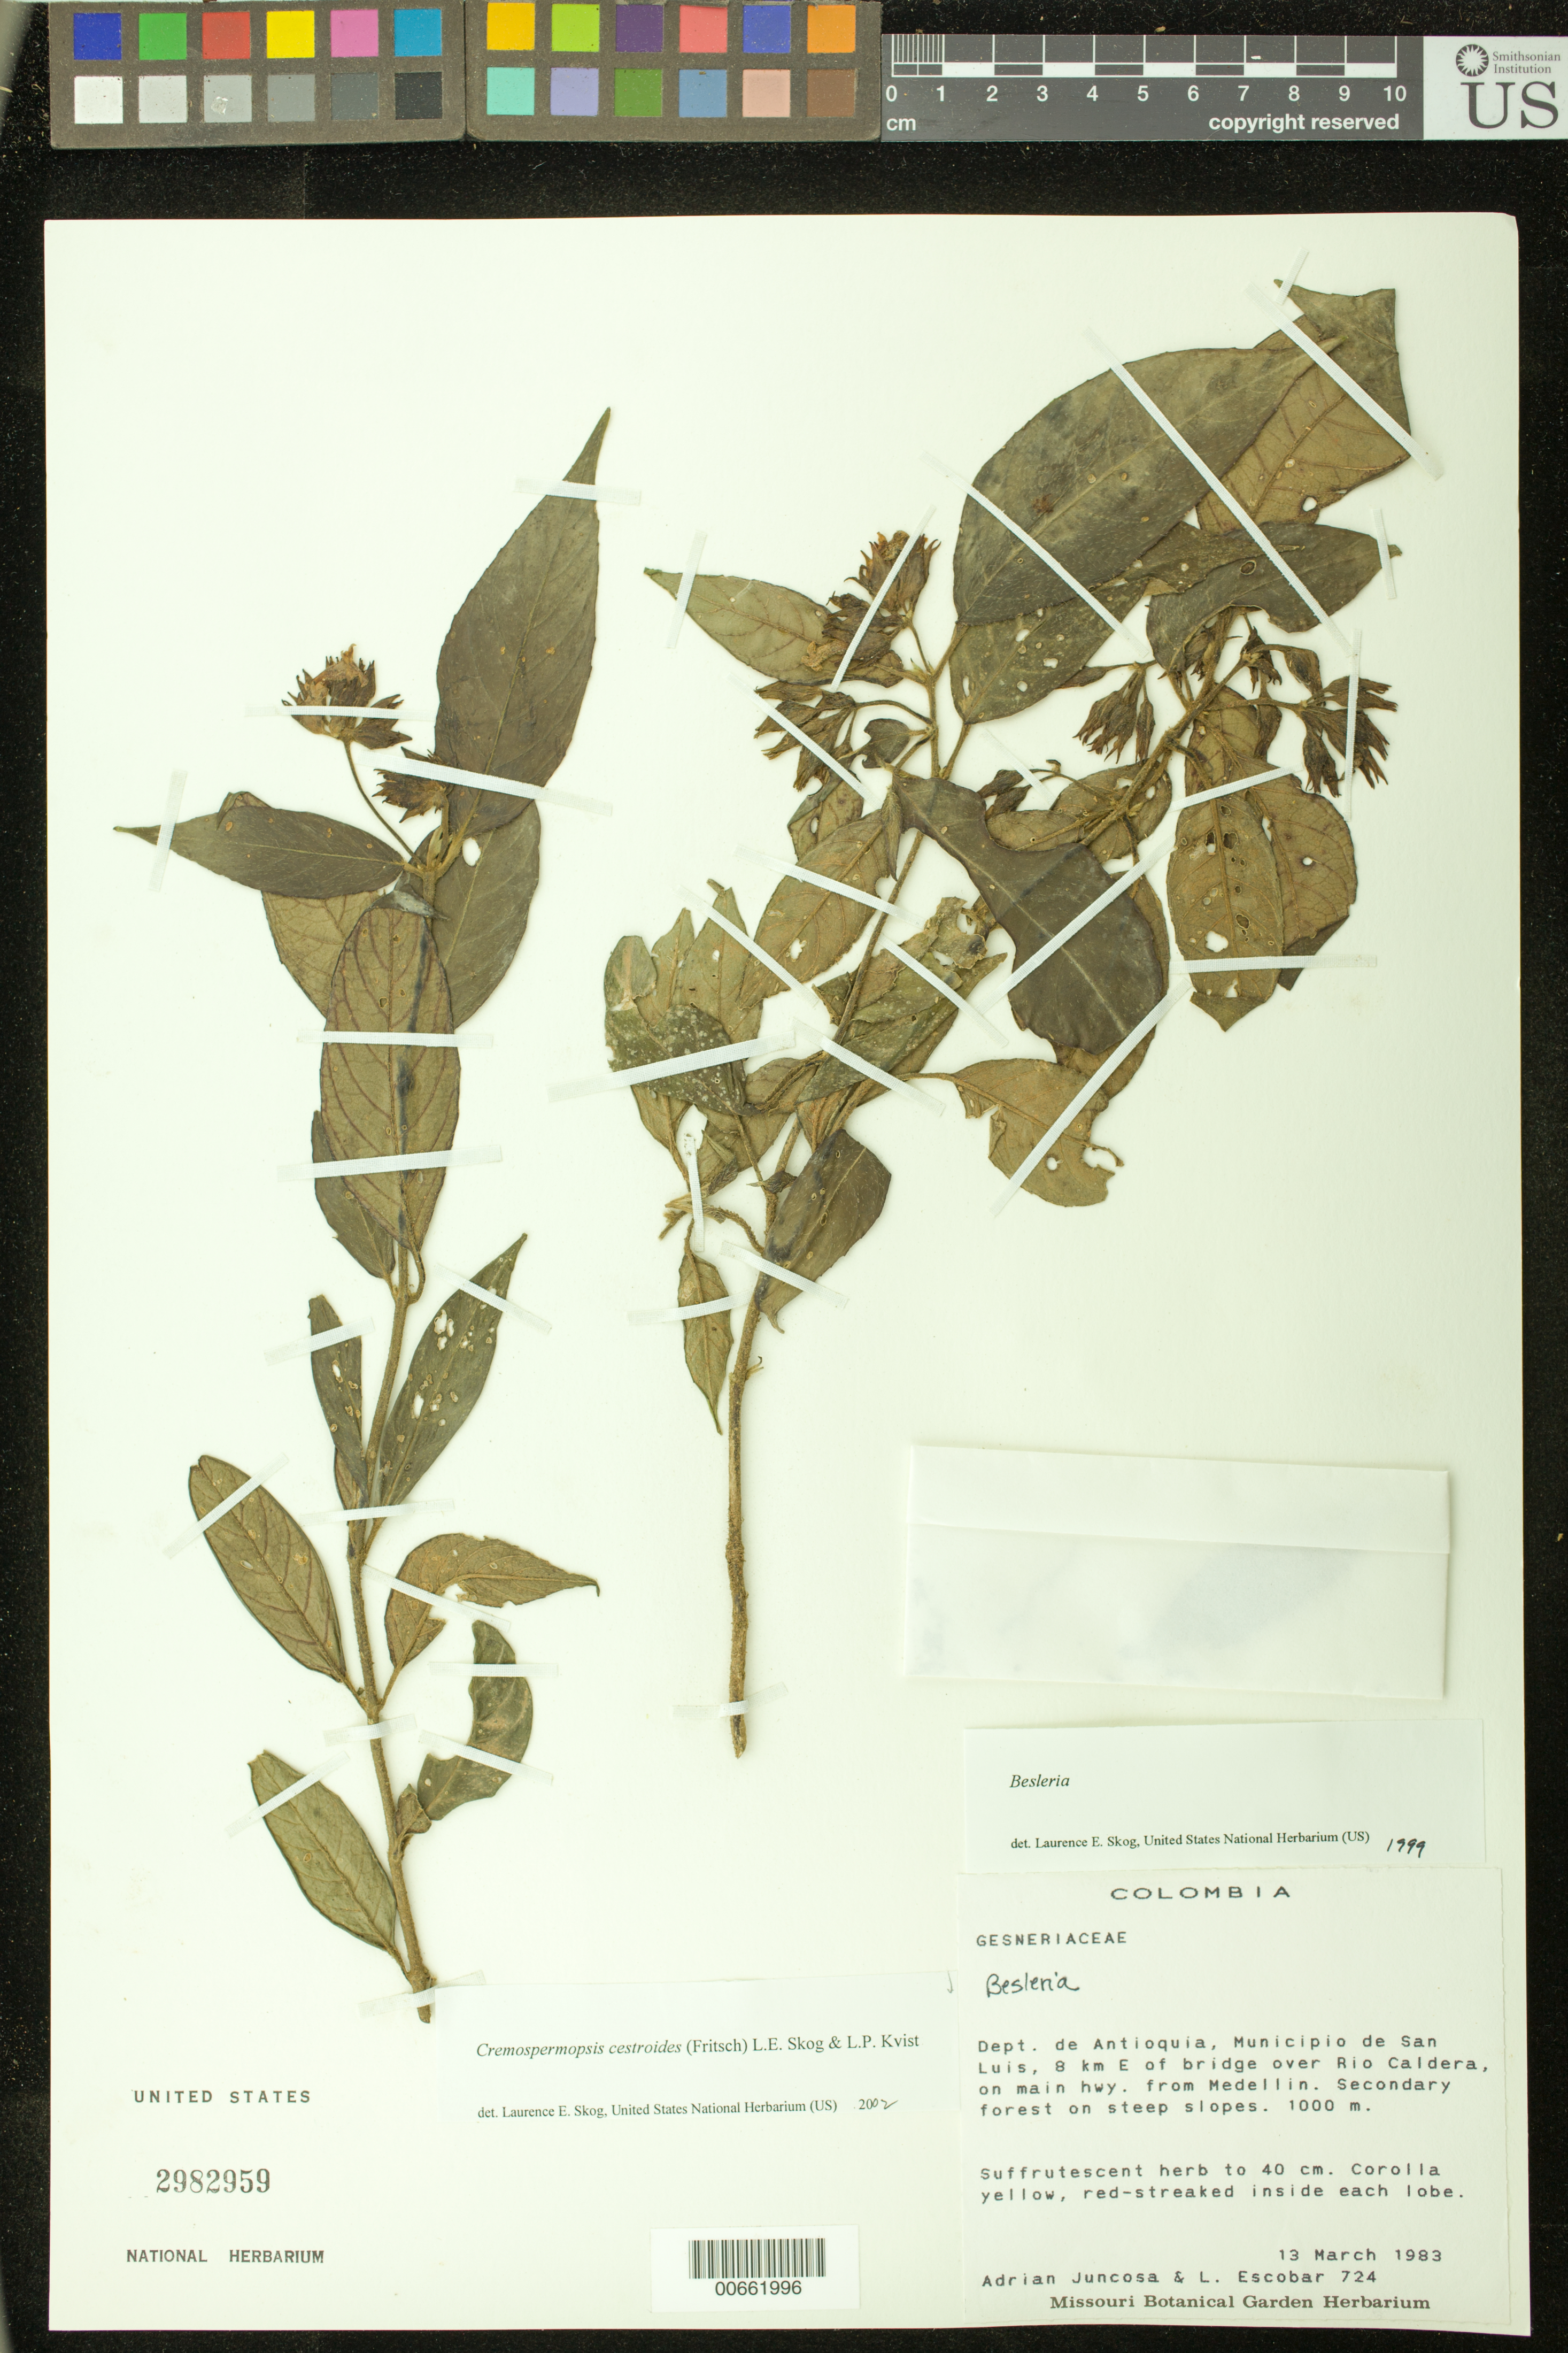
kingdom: Plantae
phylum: Tracheophyta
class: Magnoliopsida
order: Lamiales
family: Gesneriaceae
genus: Cremospermopsis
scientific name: Cremospermopsis cestroides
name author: (Fritsch) L.E. Skog & L.P. Kvist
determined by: Skog, Laurence E.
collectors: A. Juncosa & L. Escobar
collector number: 724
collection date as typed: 13 Mar 1983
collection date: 1983-03-13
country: Colombia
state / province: Antioquia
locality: Mpio. de San Luis, 8 km E of bridge over Rio Caldera, on main hwy. from Medellin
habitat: Secondary forest on steep slopes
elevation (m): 1000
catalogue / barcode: US 2982959